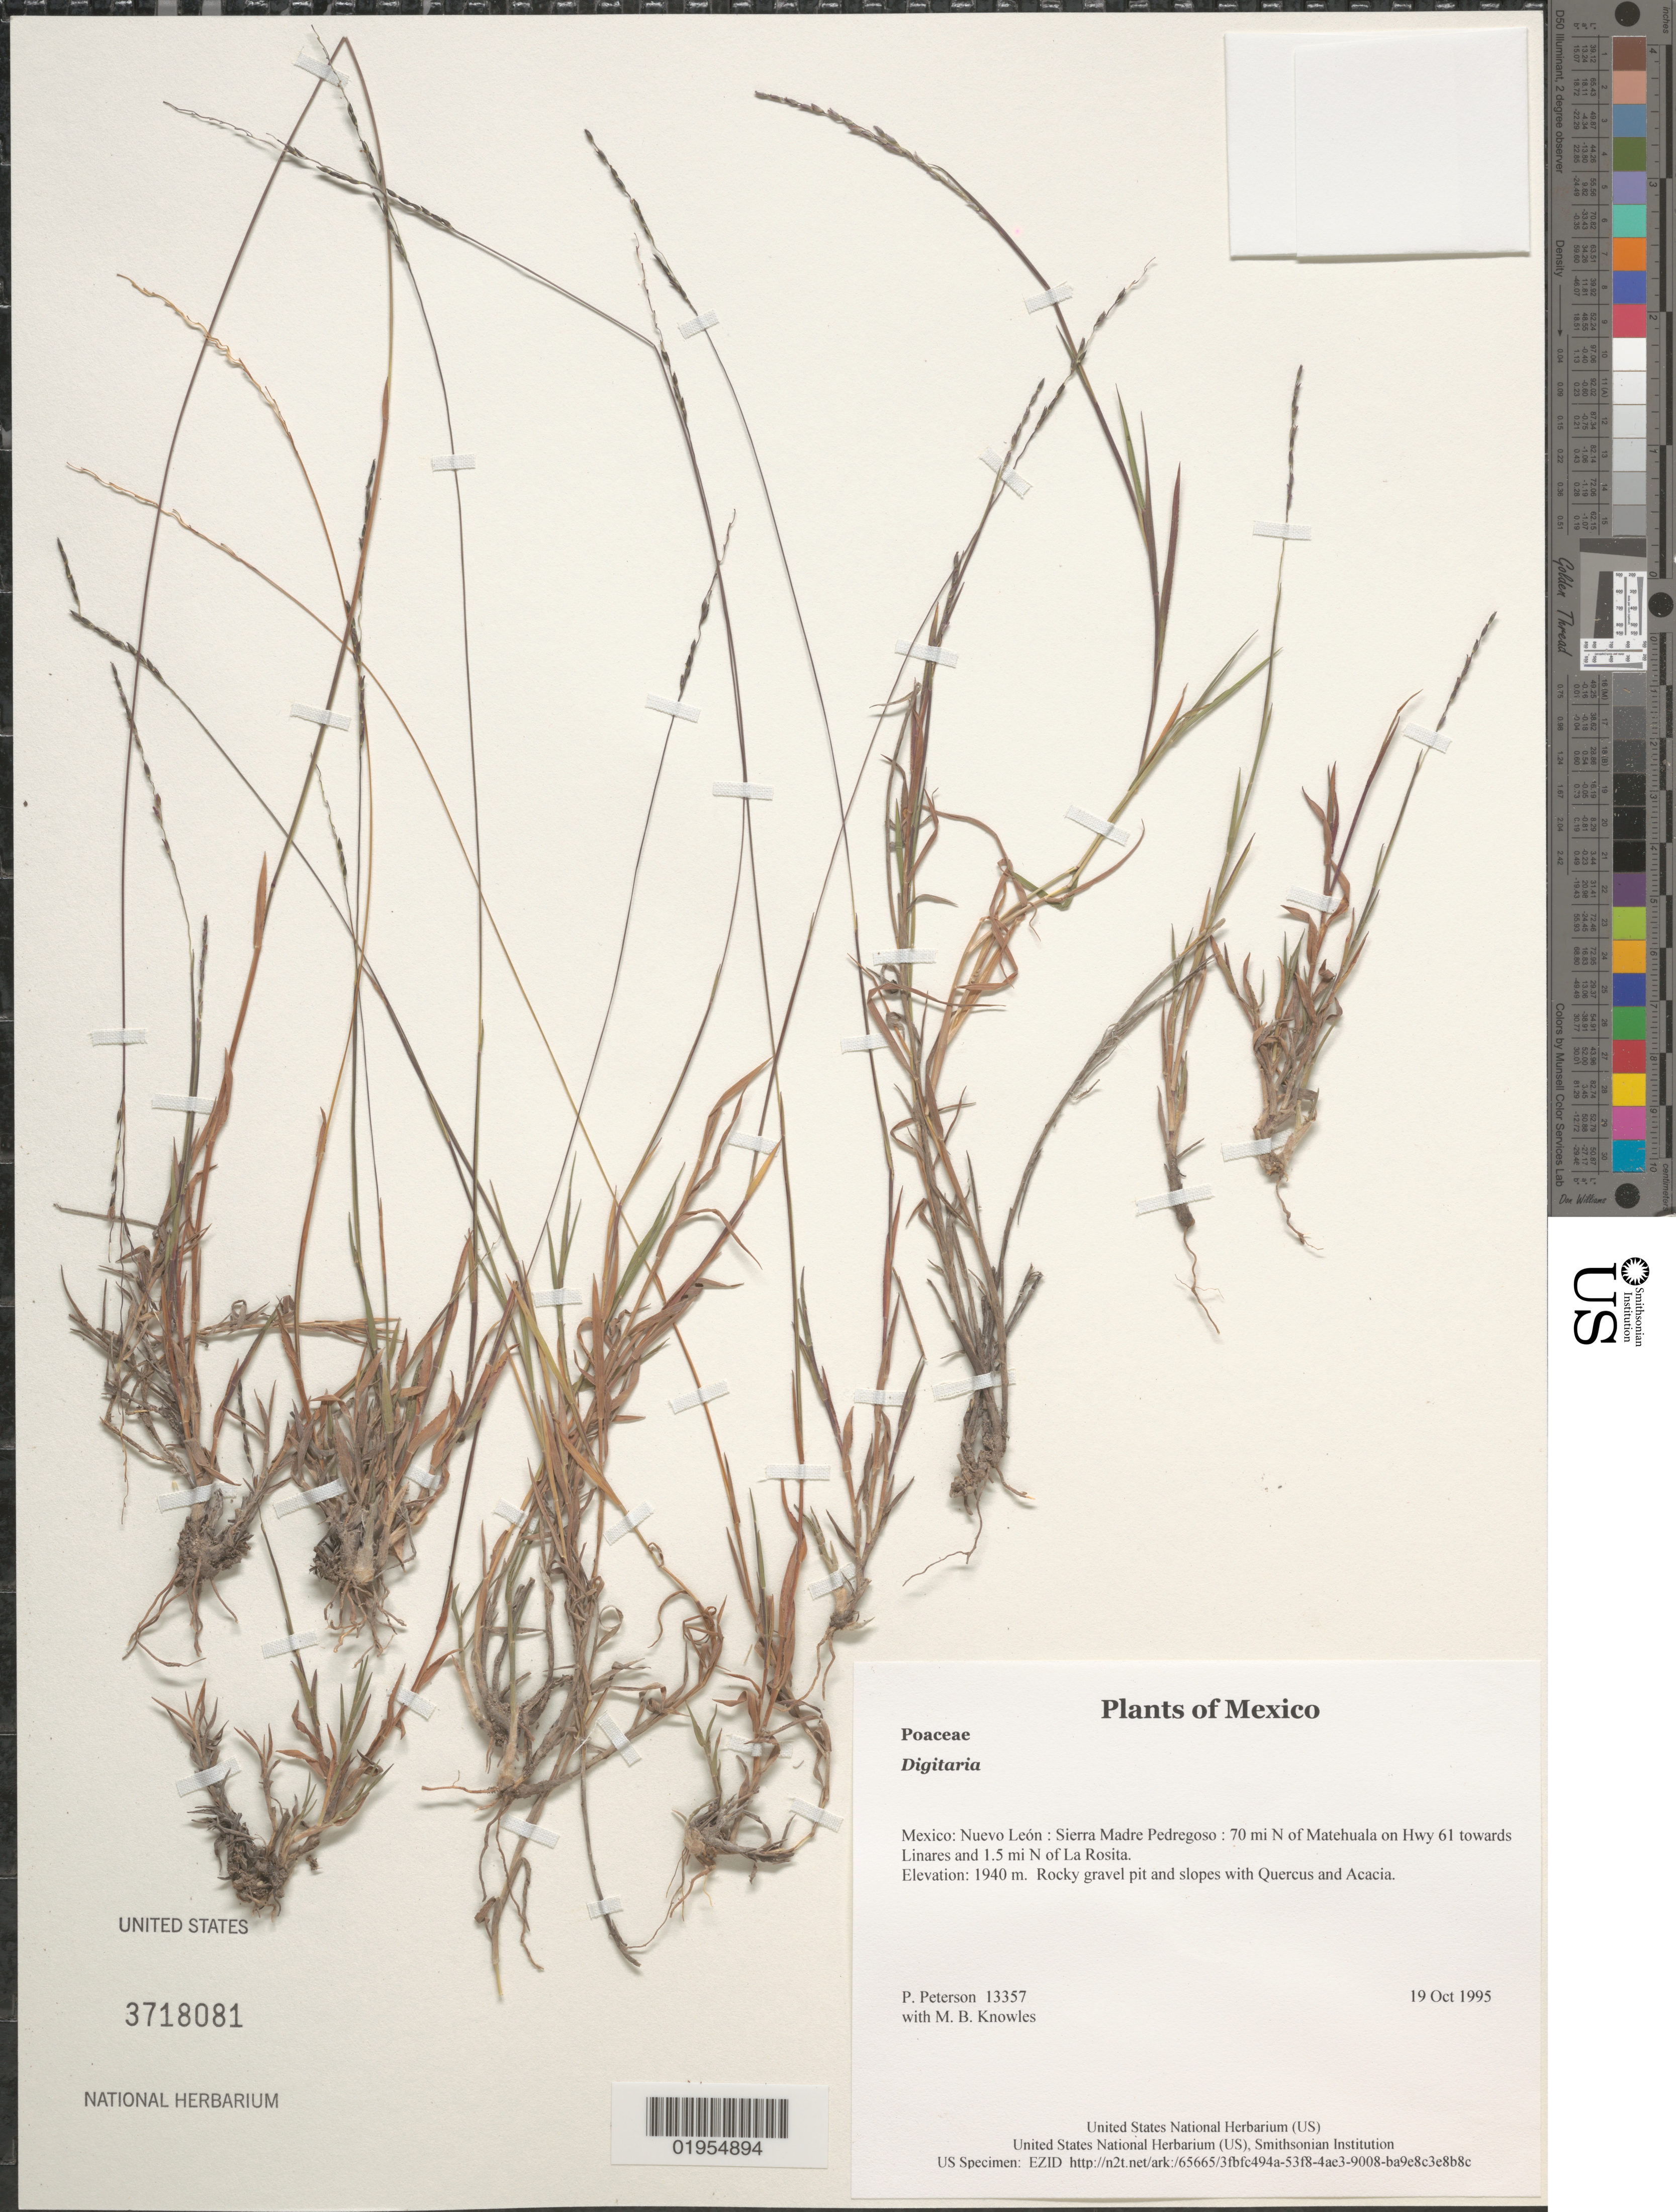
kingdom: Plantae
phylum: Tracheophyta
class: Liliopsida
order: Poales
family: Poaceae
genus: Digitaria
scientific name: Digitaria sp.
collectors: P. M. Peterson & M. B. Knowles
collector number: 13357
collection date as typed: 19 Oct 1995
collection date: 1995-10-19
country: Mexico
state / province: Nuevo León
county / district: Sierra Madre Pedregoso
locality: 70 mi N of Matehuala on Hwy 61 towards Linares and 1.5 mi N of La Rosita.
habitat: Rocky gravel pit and slopes with Quercus and Acacia.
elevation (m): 1940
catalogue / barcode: US 3718081